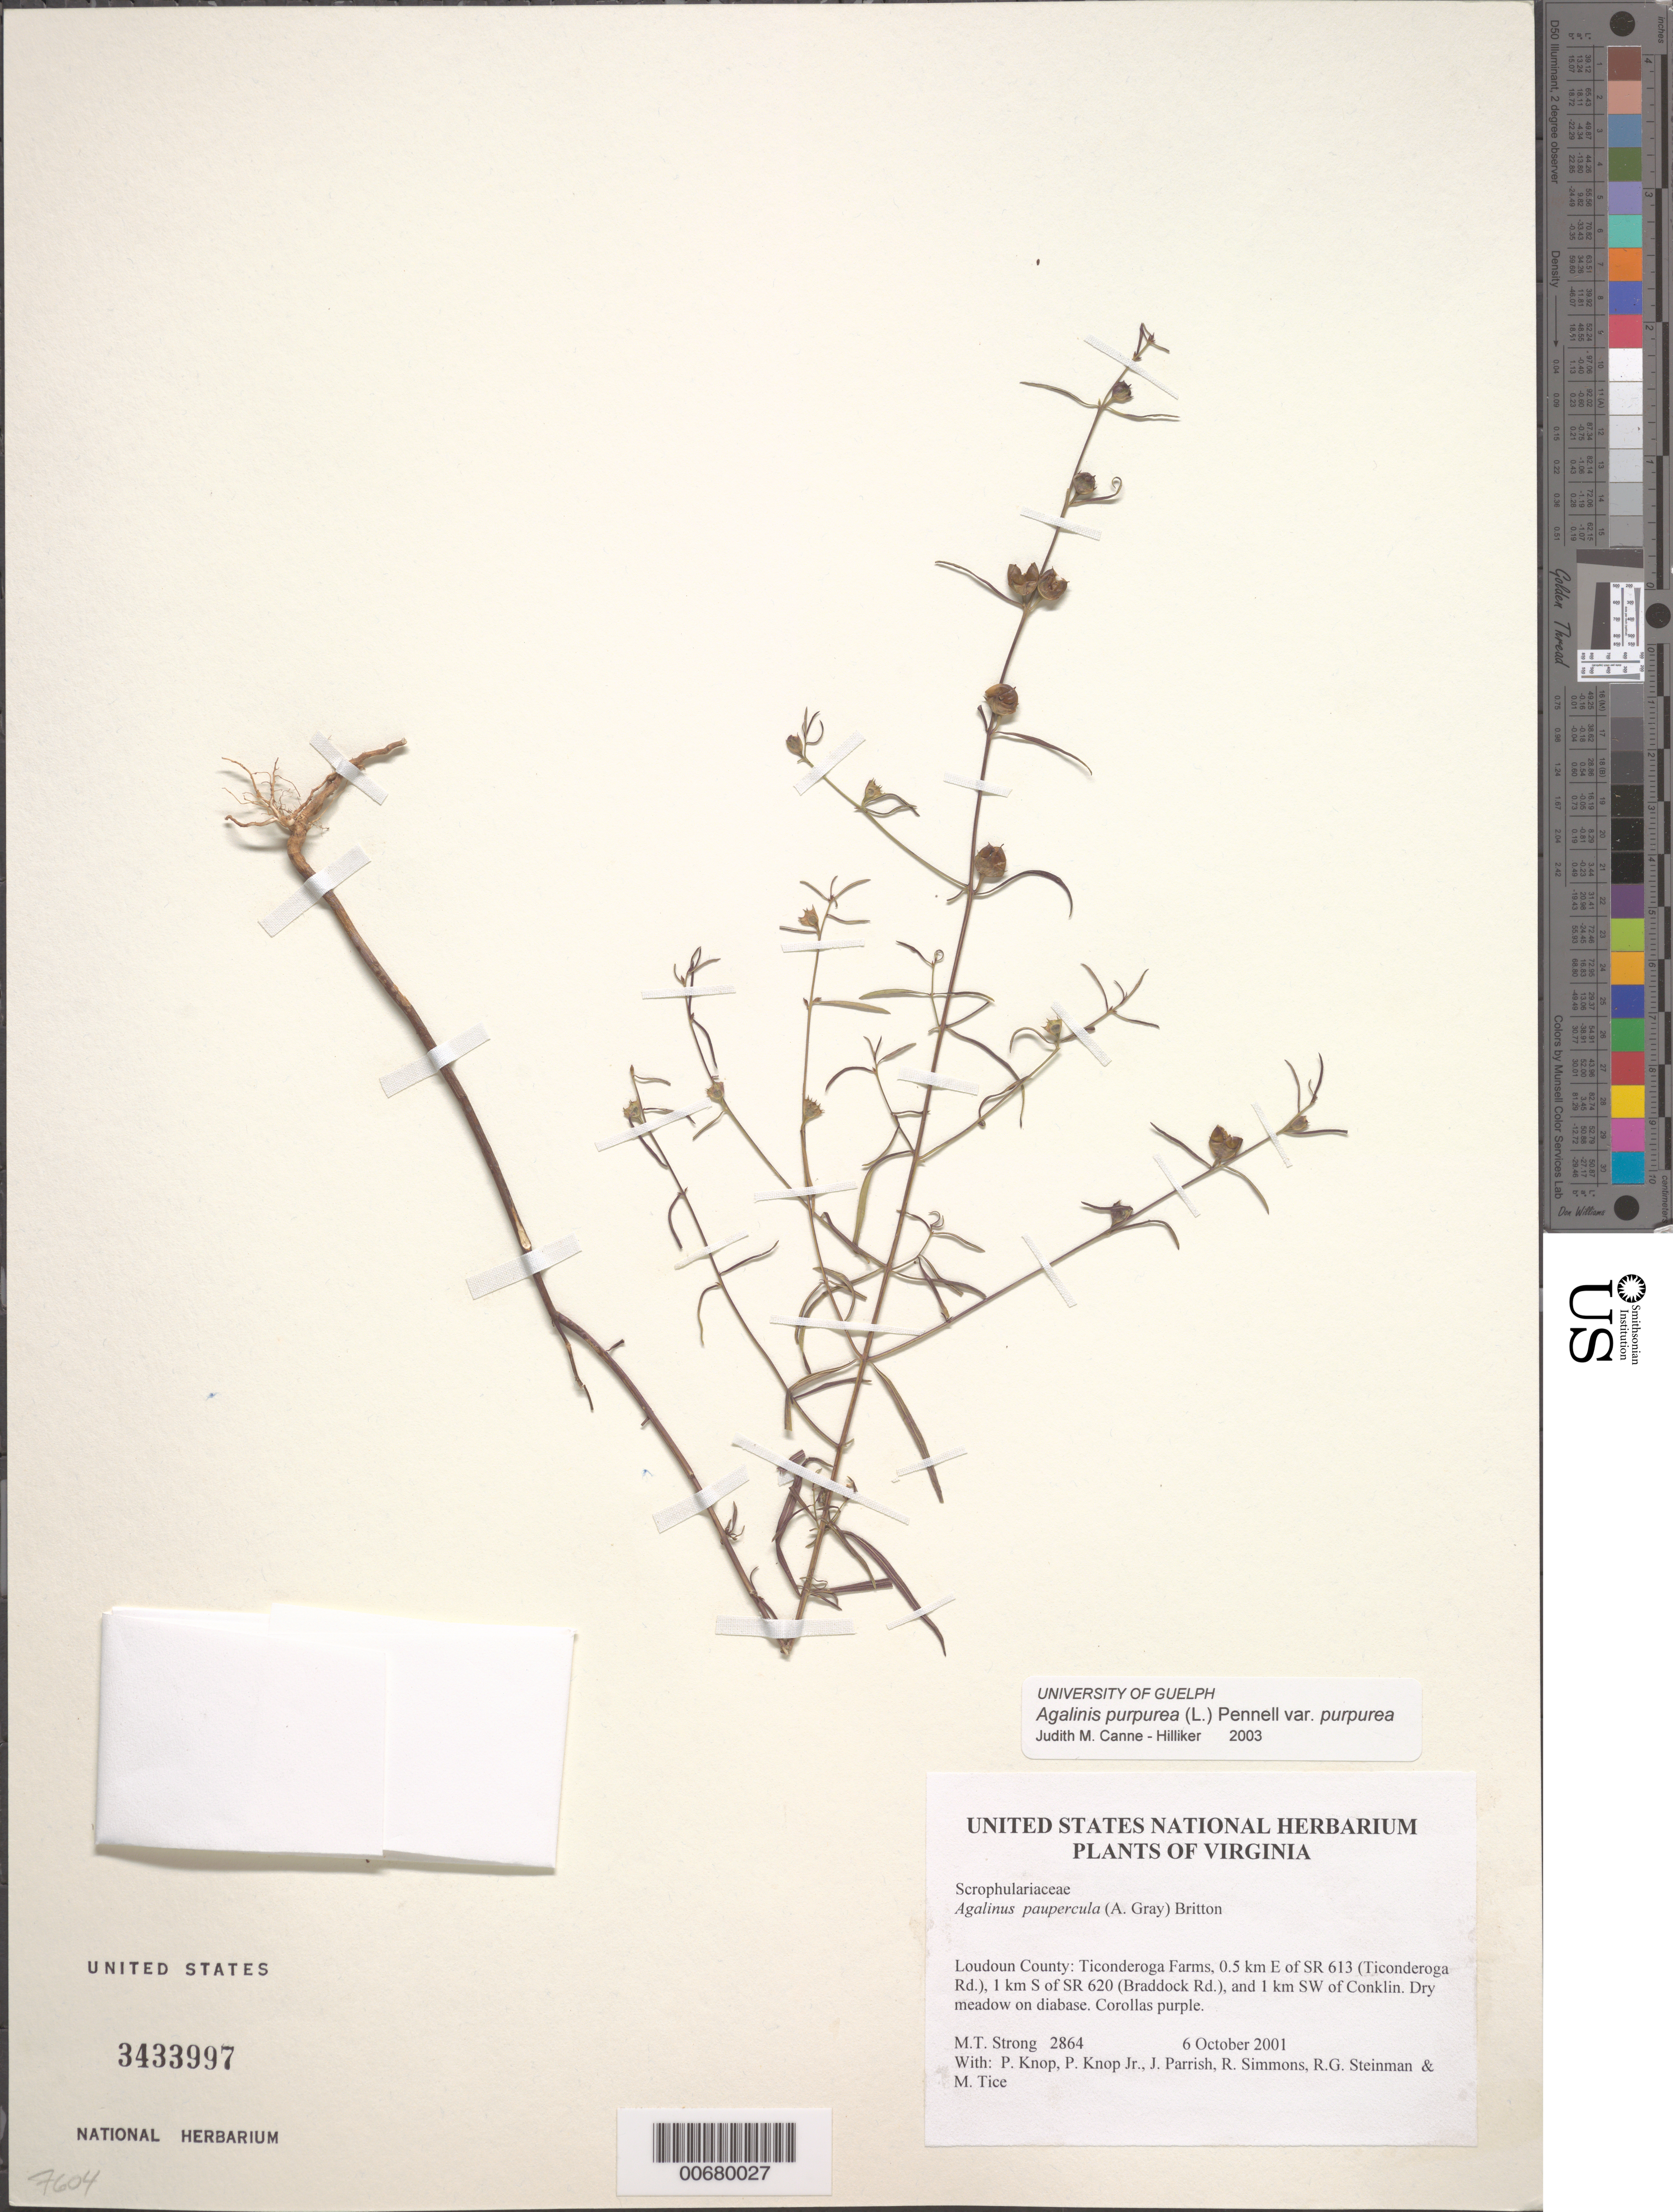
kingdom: Plantae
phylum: Tracheophyta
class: Magnoliopsida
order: Lamiales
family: Orobanchaceae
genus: Agalinis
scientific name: Agalinis purpurea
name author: (L.) Pennell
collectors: M. T. Strong, P. Knop, P. Knop, J. Parrish & et al.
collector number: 2864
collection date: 2001-10-06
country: United States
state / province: Virginia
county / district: Loudoun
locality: Ticonderoga Farms, 0.5 km E of SR 613 (Ticonderoga Rd.), 1 km S of SR 620 (Braddock Rd.), and 1 km SW of Conklin.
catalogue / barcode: US 3433997